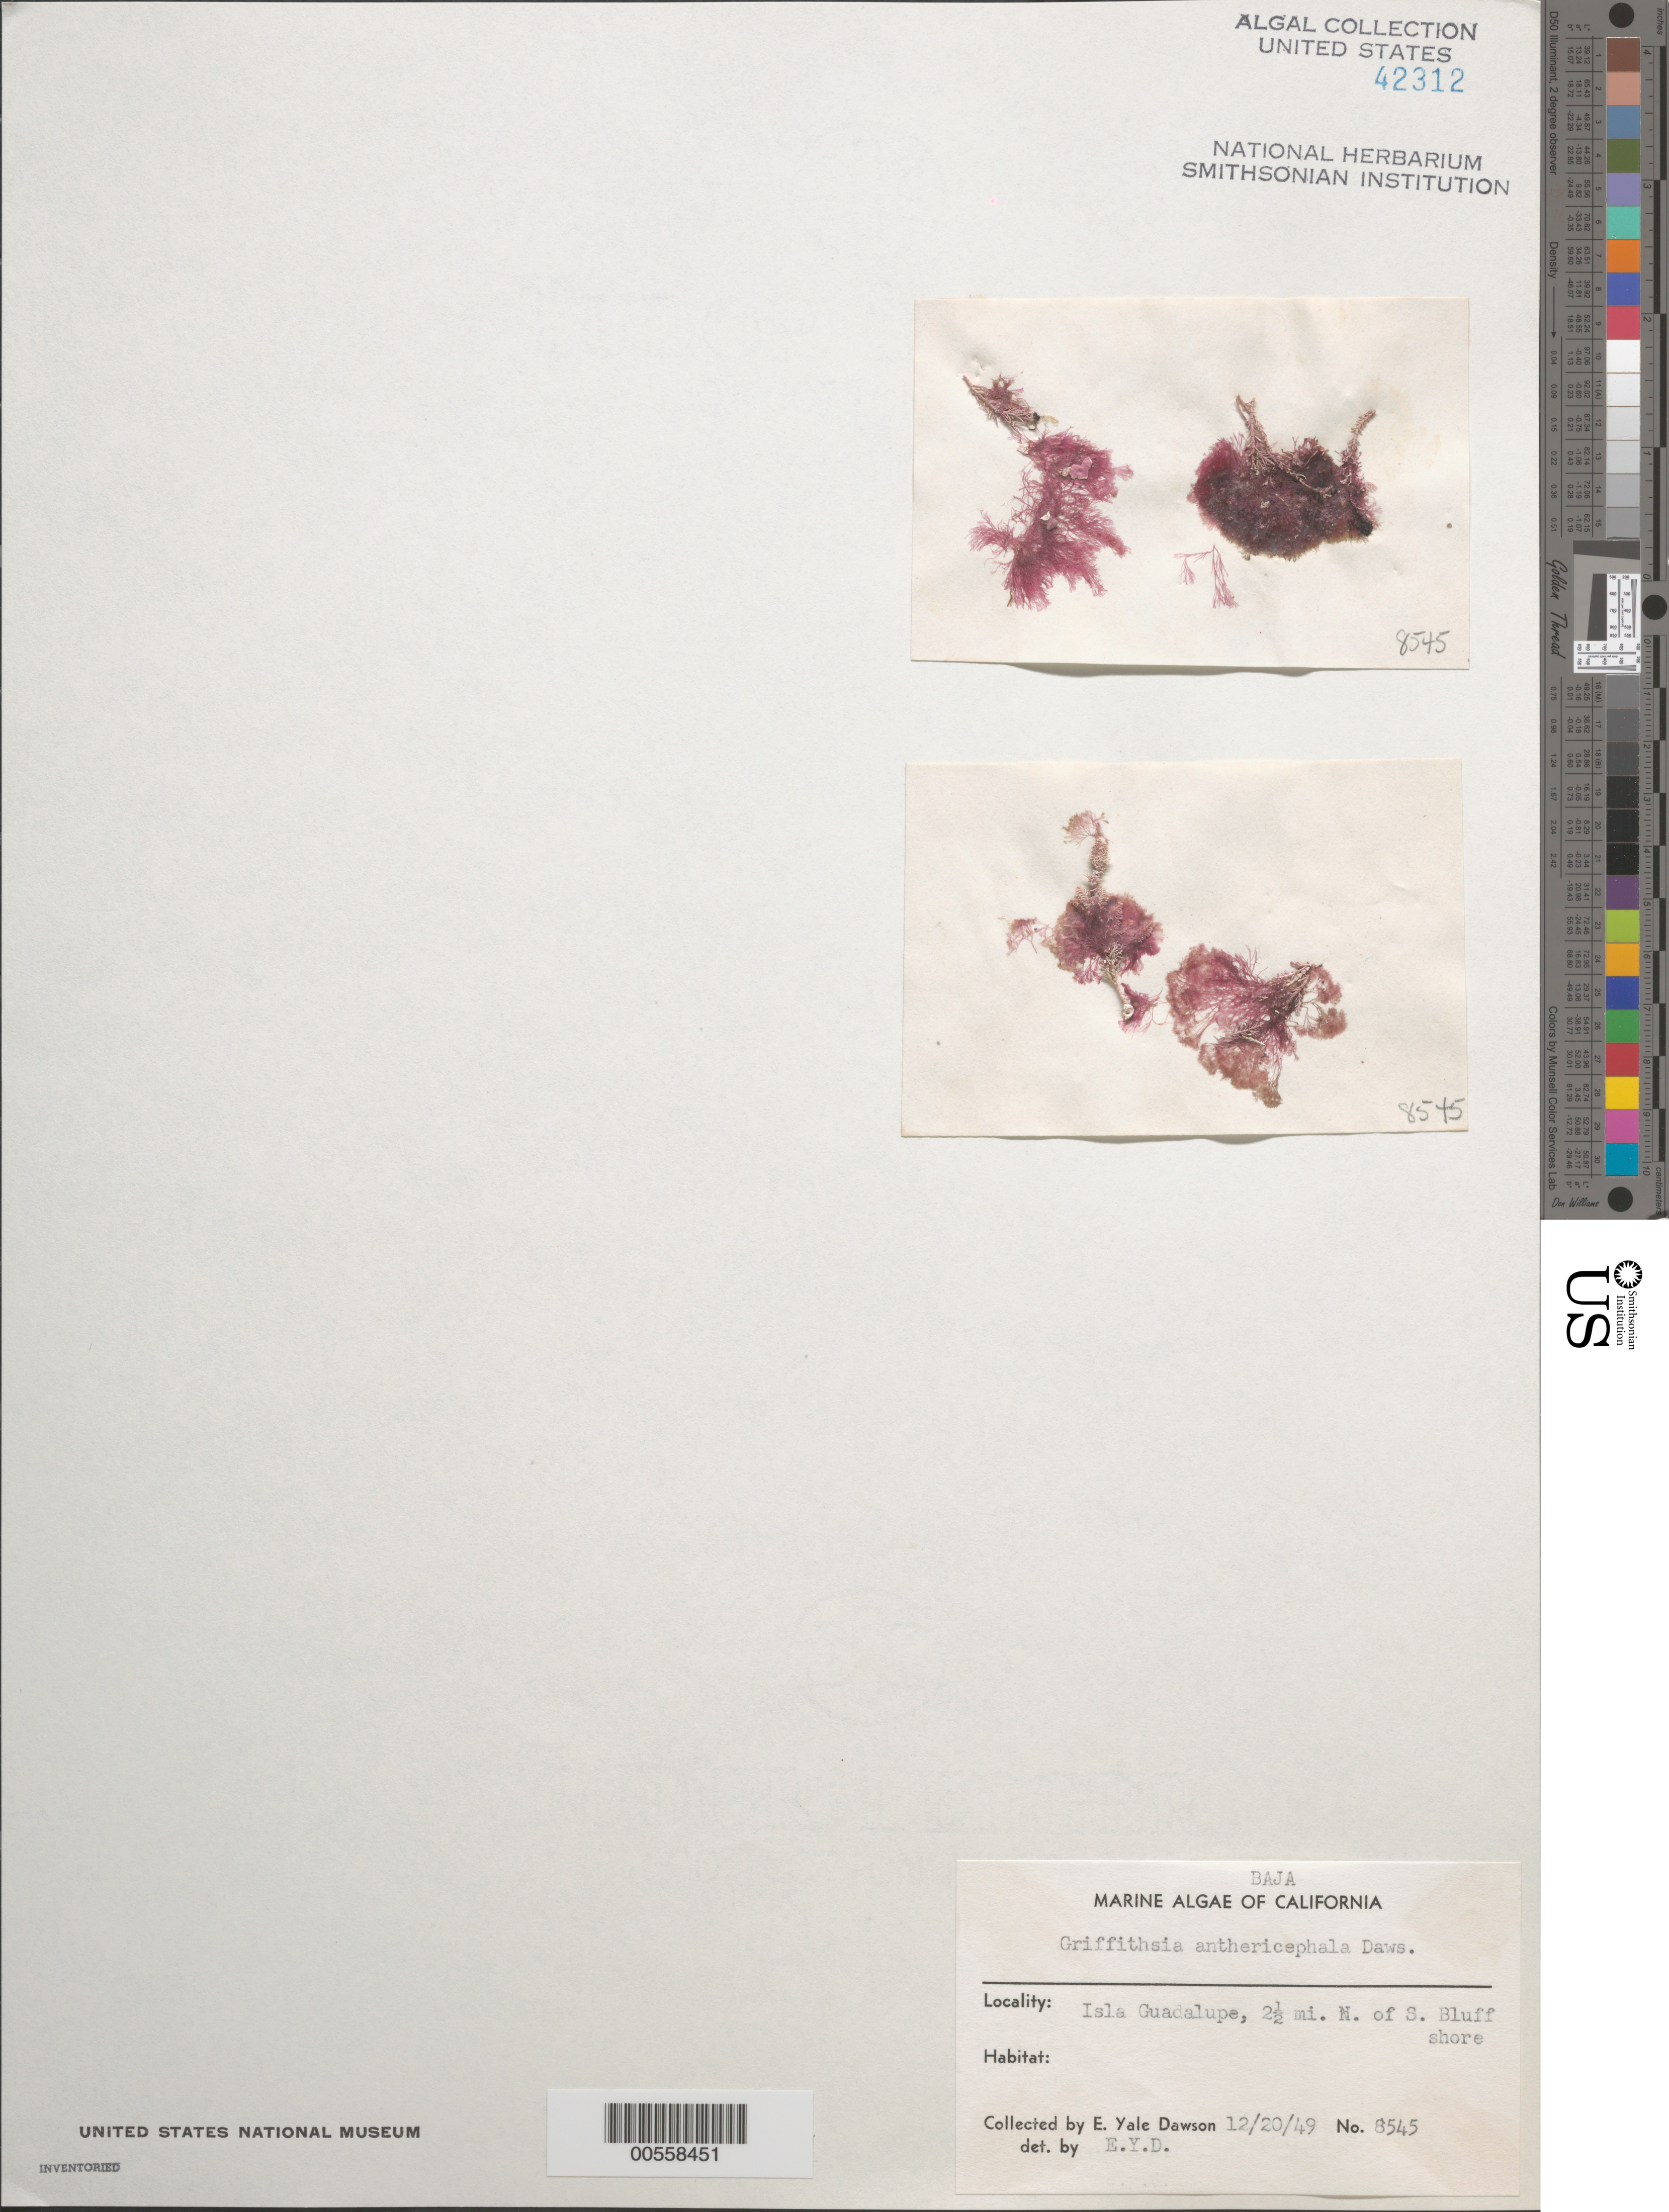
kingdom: Plantae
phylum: Rhodophyta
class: Florideophyceae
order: Ceramiales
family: Wrangeliaceae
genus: Anotrichium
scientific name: Anotrichium anthericephalum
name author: (E.Y. Dawson) Baldock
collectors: E. Y. Dawson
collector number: EYD 8545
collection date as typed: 20 Dec 1949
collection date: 1949-12-20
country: Mexico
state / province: Baja California Norte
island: Isla Guadalupe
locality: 2.5 miles north of South Bluff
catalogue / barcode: US 42312